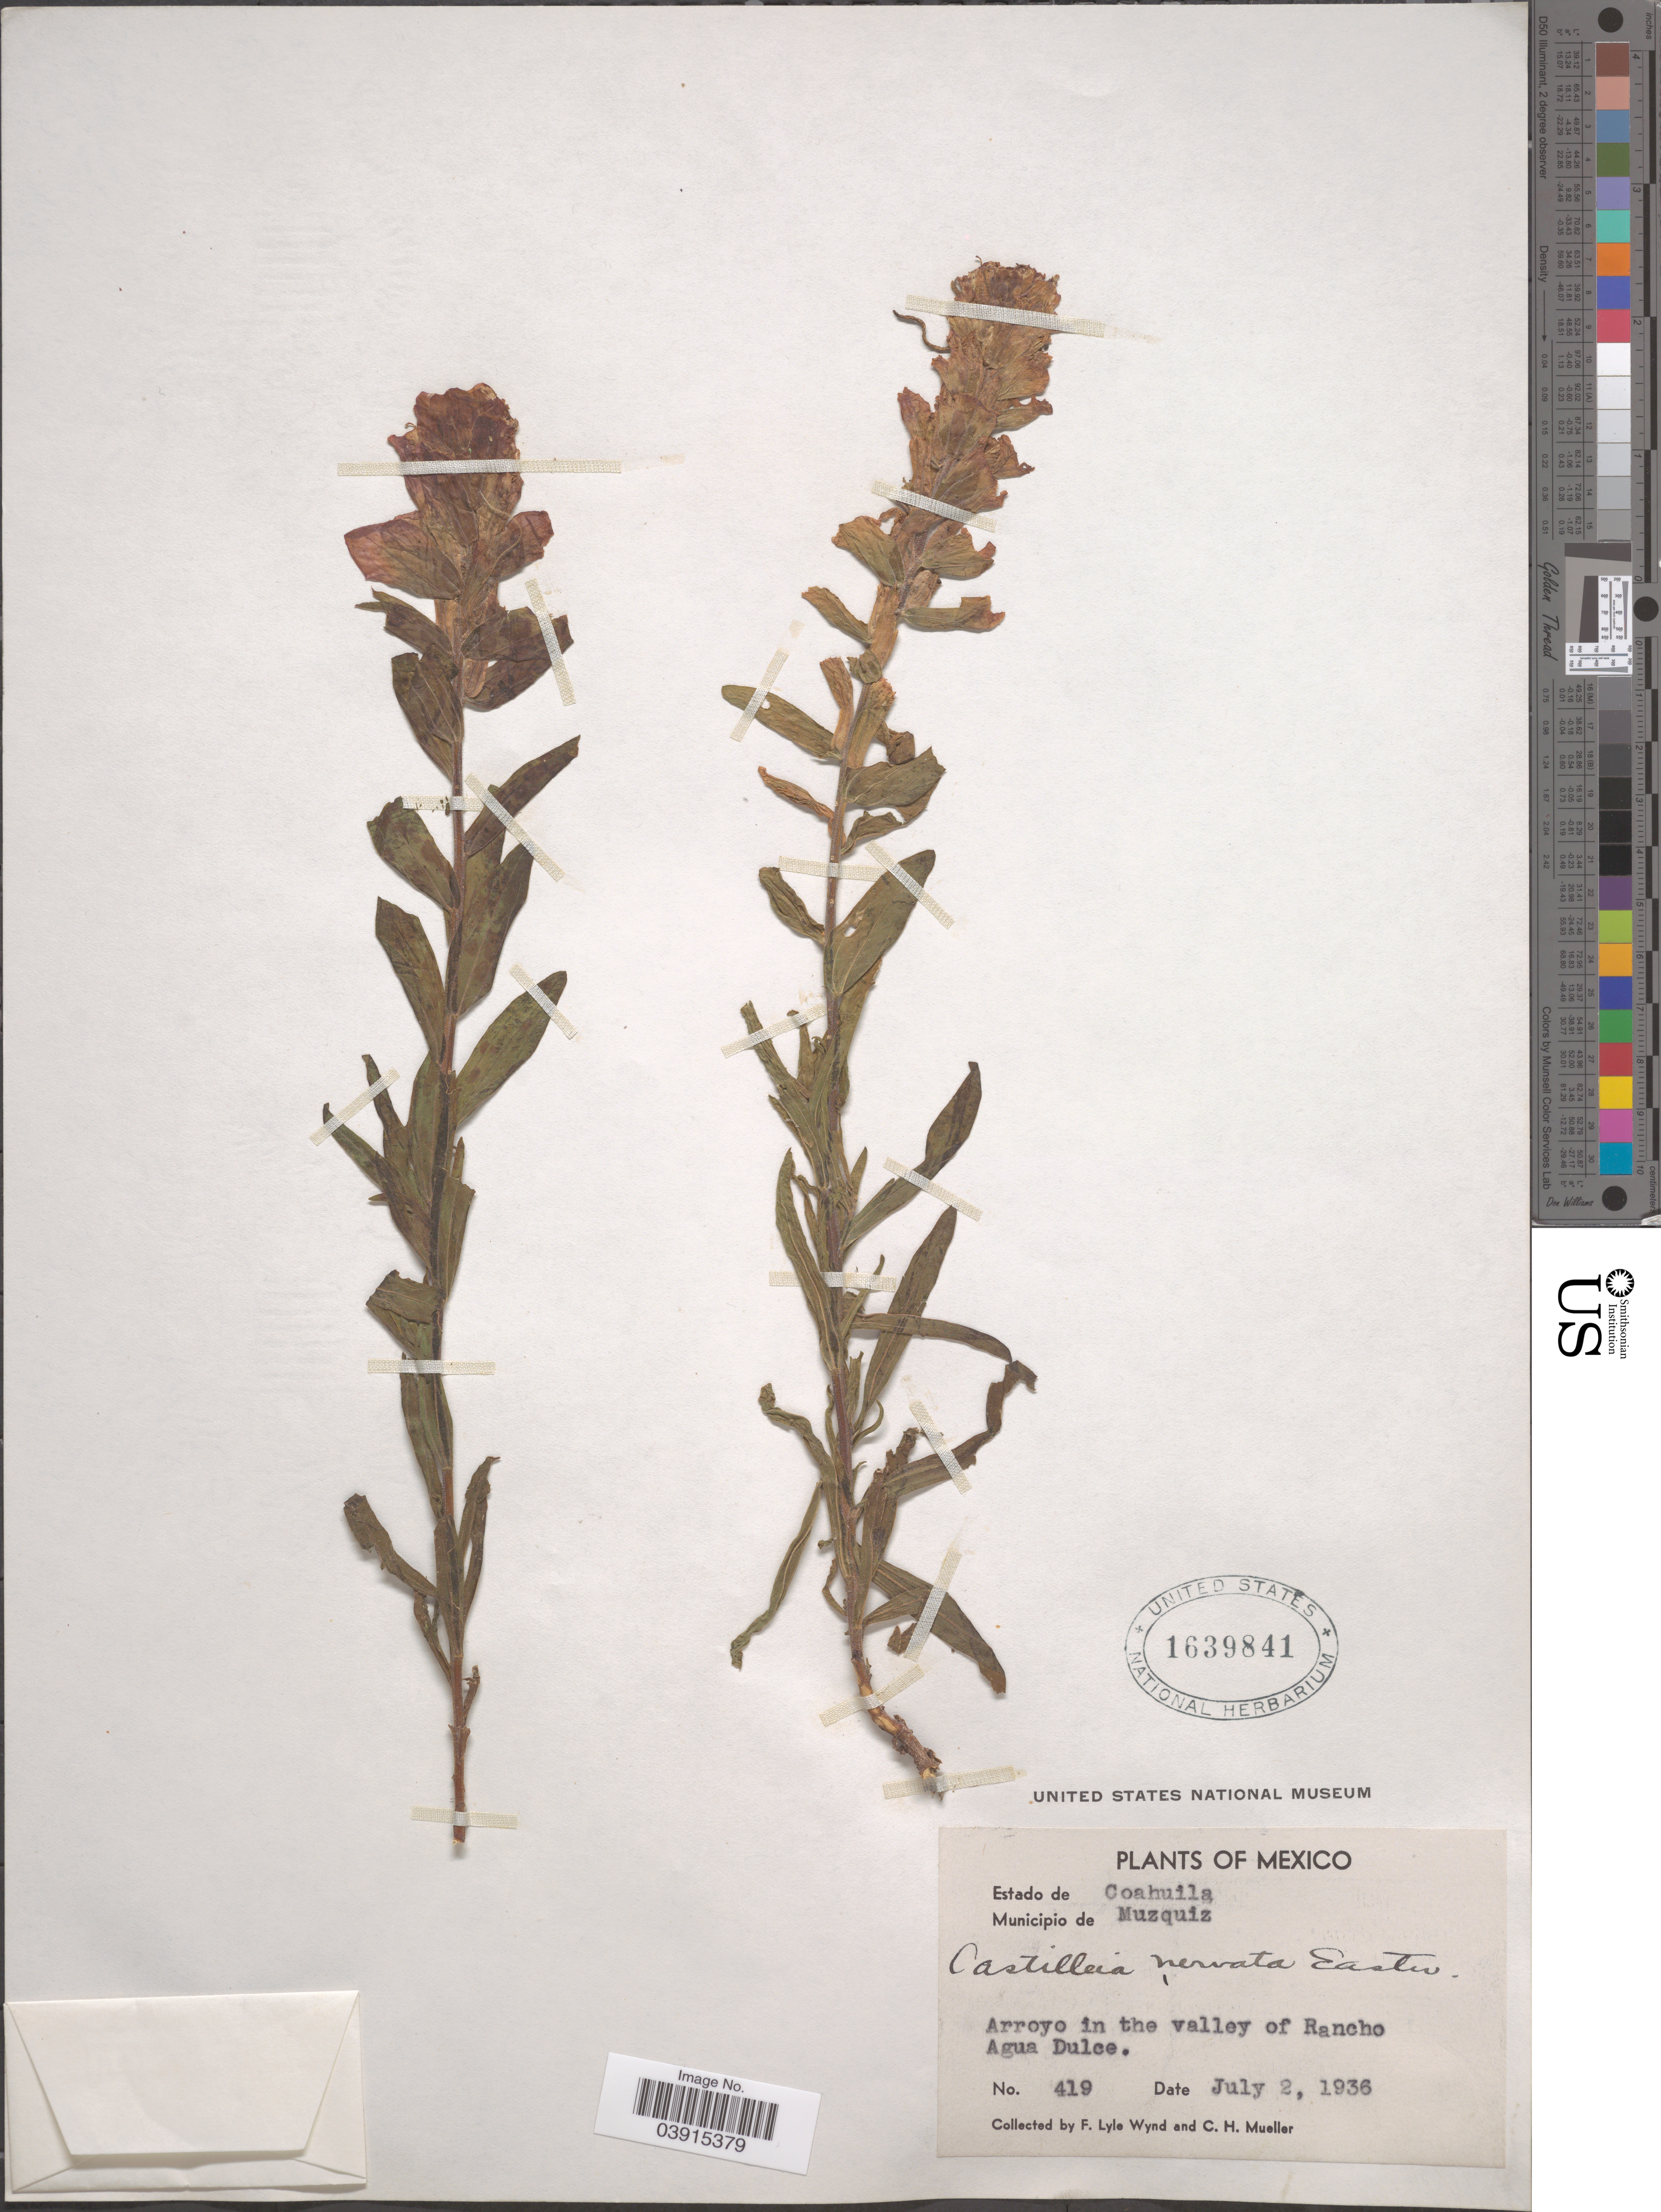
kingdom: Plantae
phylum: Tracheophyta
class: Magnoliopsida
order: Lamiales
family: Orobanchaceae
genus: Castilleja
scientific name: Castilleja nervata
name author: Eastw.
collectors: F. L. Wynd & C. H. Mueller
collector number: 419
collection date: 1936-07-02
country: Mexico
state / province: Coahuila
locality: Municipio de Muzquiz. Arroyo in the valley of Rancho Agua Dulce.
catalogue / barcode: US 1639841